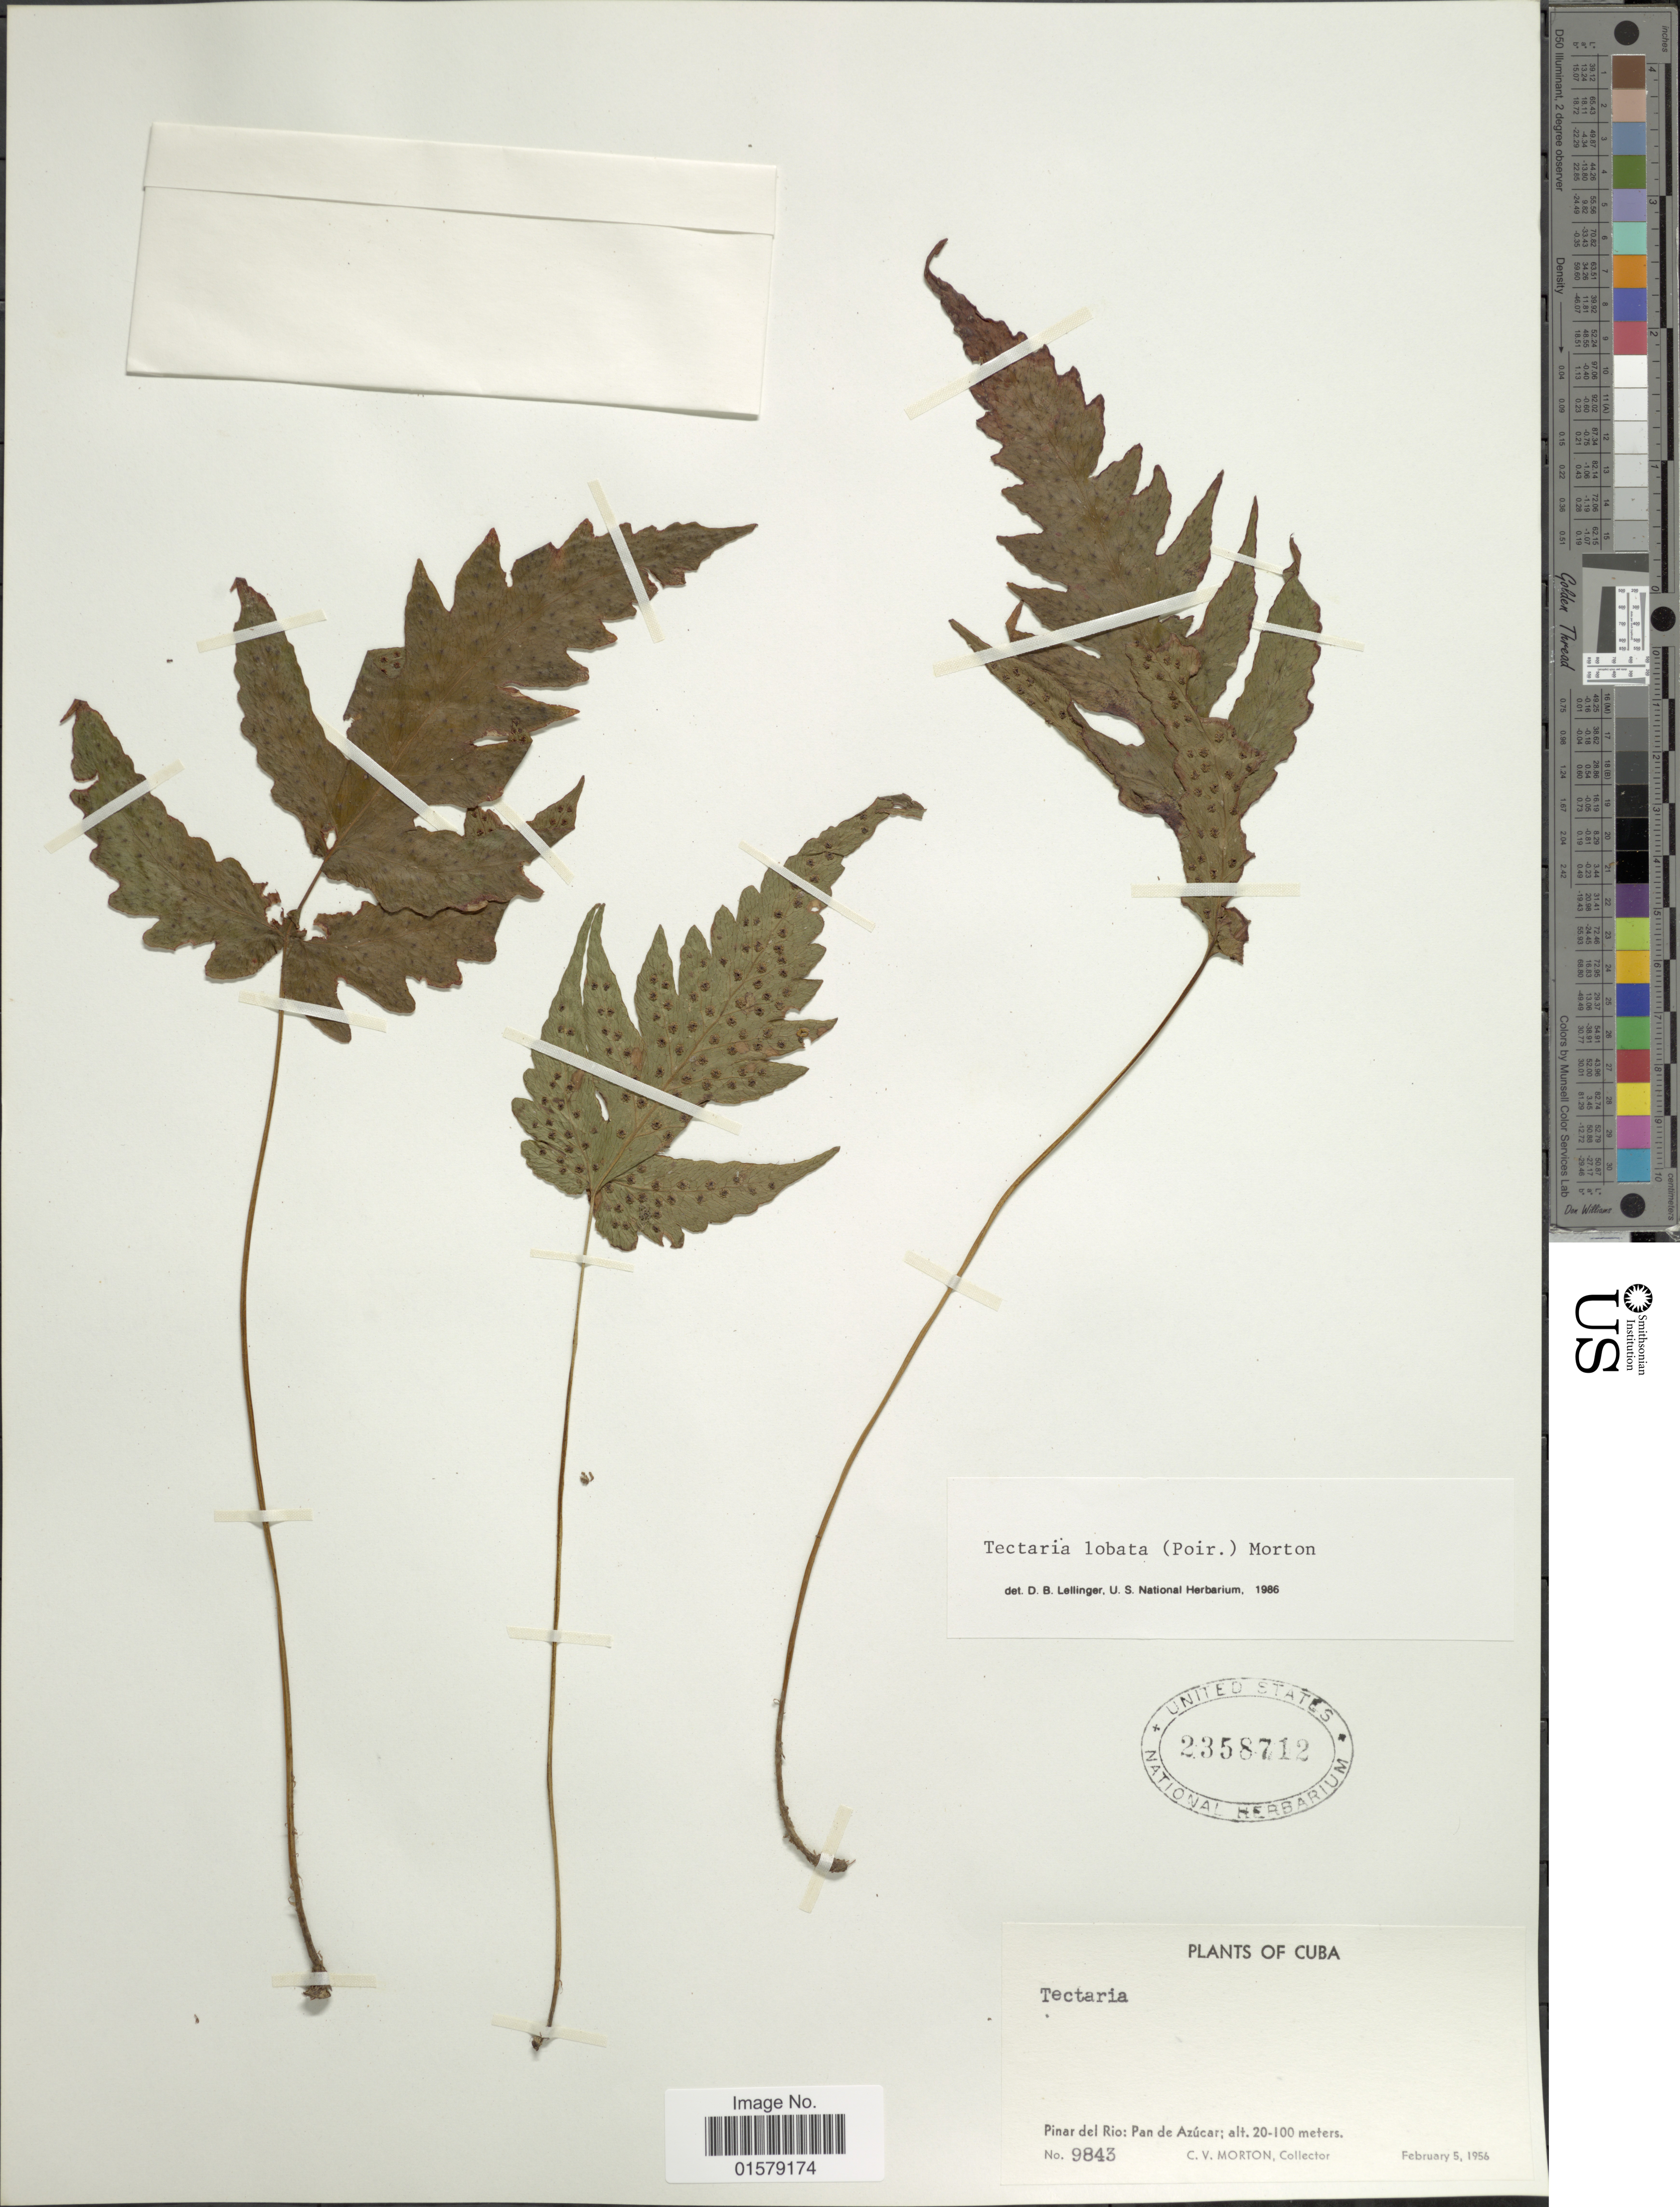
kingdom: Plantae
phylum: Tracheophyta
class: Polypodiopsida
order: Polypodiales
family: Tectariaceae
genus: Tectaria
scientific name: Tectaria fimbriata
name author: (Willd.) Lourteig & Proctor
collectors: C. V. Morton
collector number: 9843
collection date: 1956-02-05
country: Cuba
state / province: Pinar del Río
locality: Pan de Azucar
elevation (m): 20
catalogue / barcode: US 2358712